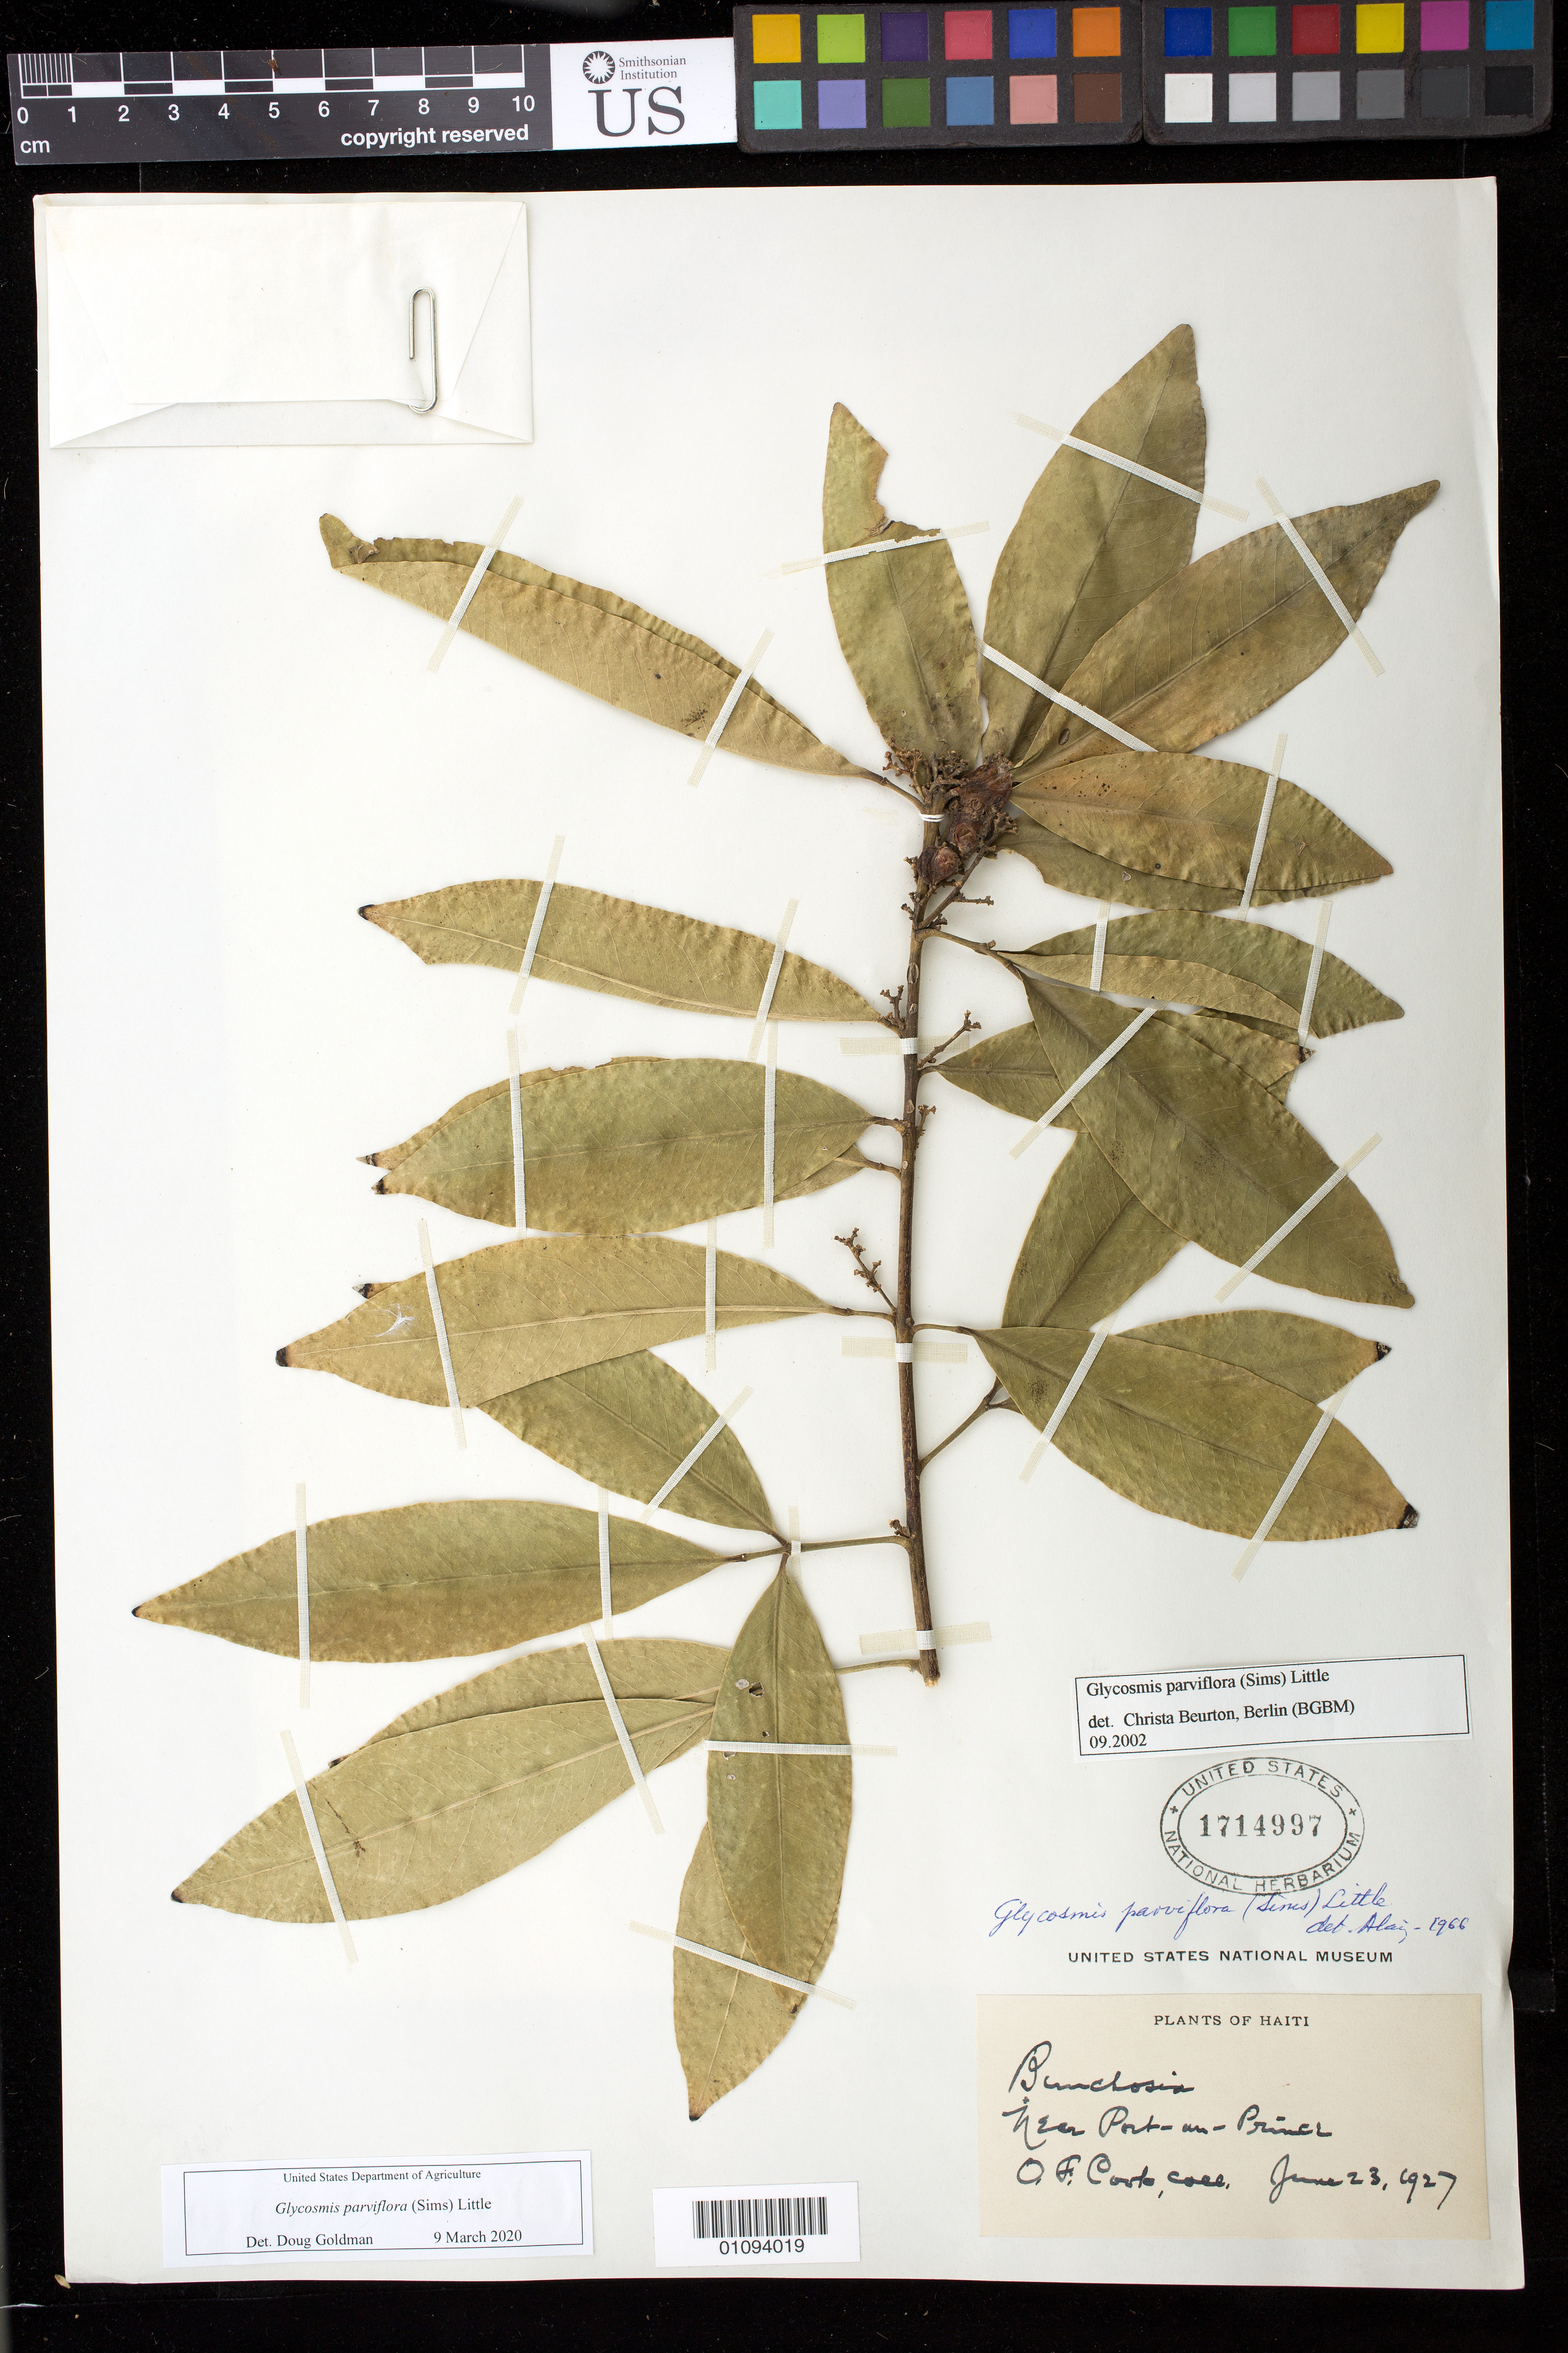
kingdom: Plantae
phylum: Tracheophyta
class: Magnoliopsida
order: Sapindales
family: Rutaceae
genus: Glycosmis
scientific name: Glycosmis parviflora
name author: (Sims) Little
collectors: O. F. Cook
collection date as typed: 23 Jun 1927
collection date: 1927-06-23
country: Haiti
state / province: Óuest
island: Hispaniola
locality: Near Port-au-Prince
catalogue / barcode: US 1714997